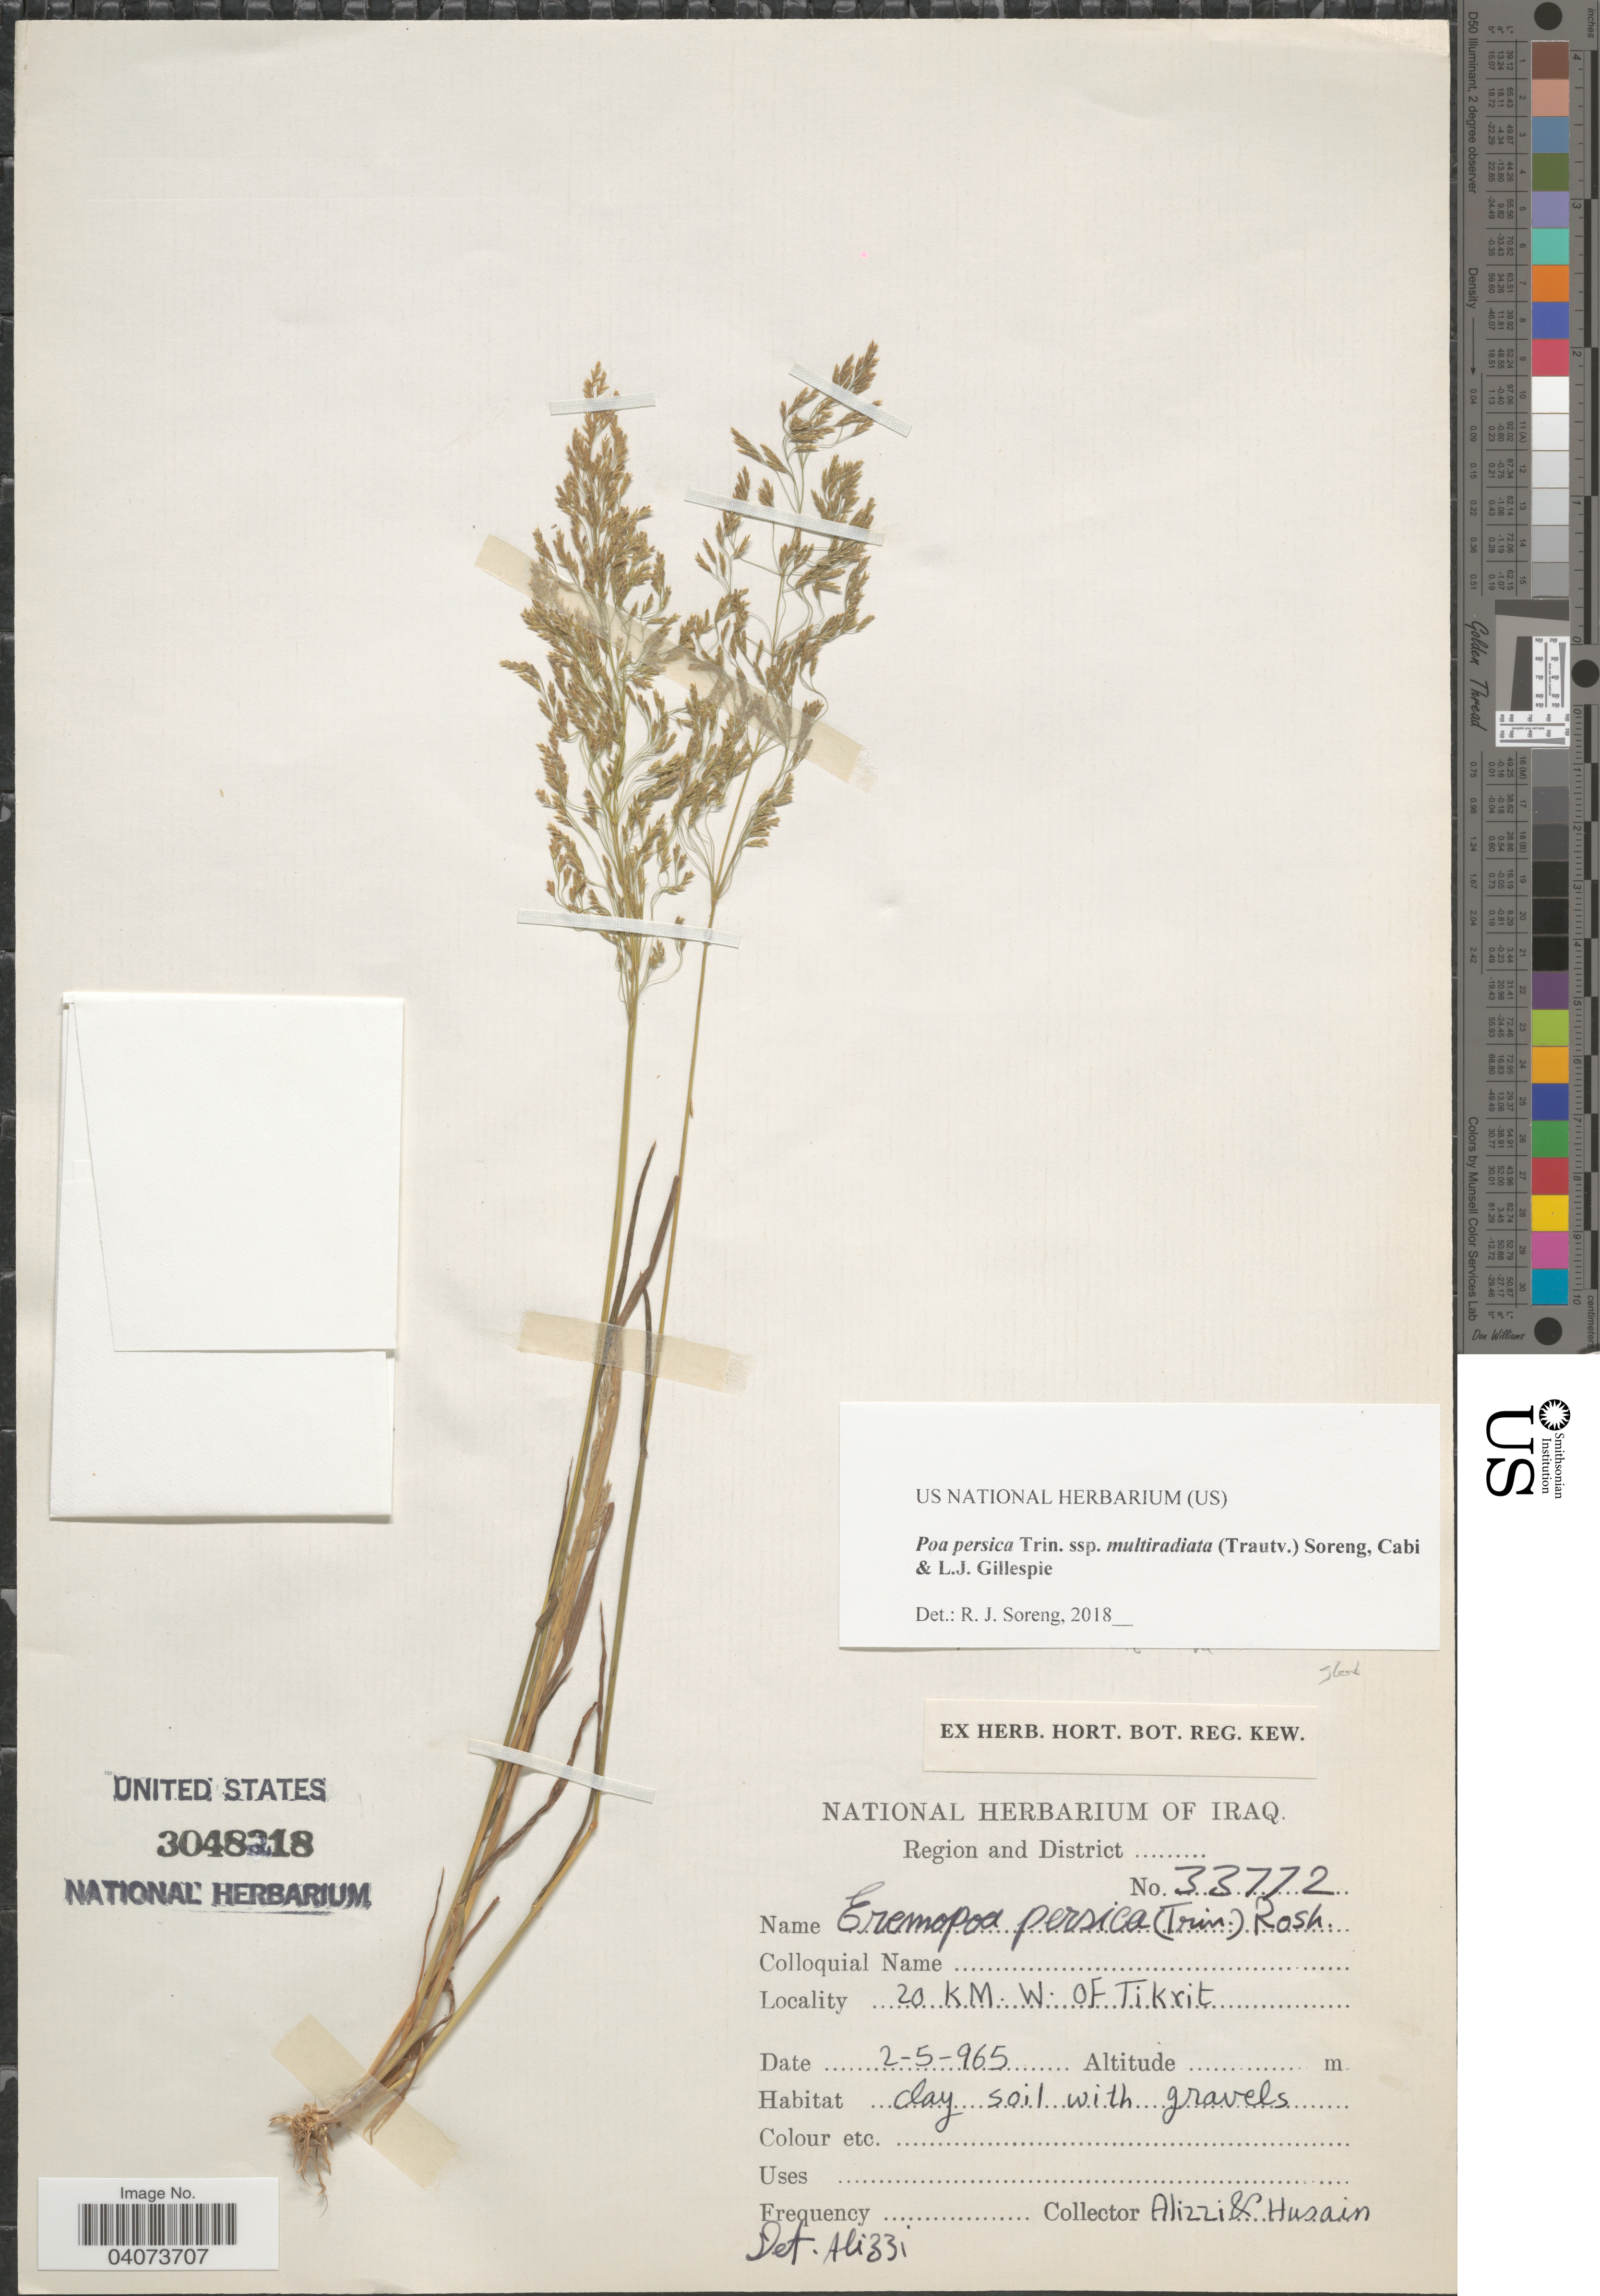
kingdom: Plantae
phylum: Tracheophyta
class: Liliopsida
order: Poales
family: Poaceae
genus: Poa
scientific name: Poa persica subsp. multiradiata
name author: (Trautv.) Soreng et al.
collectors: Alizzi & Husain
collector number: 33772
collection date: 1965-05-02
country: Iraq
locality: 20 km. W. of Tikrit.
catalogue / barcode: US 3048218